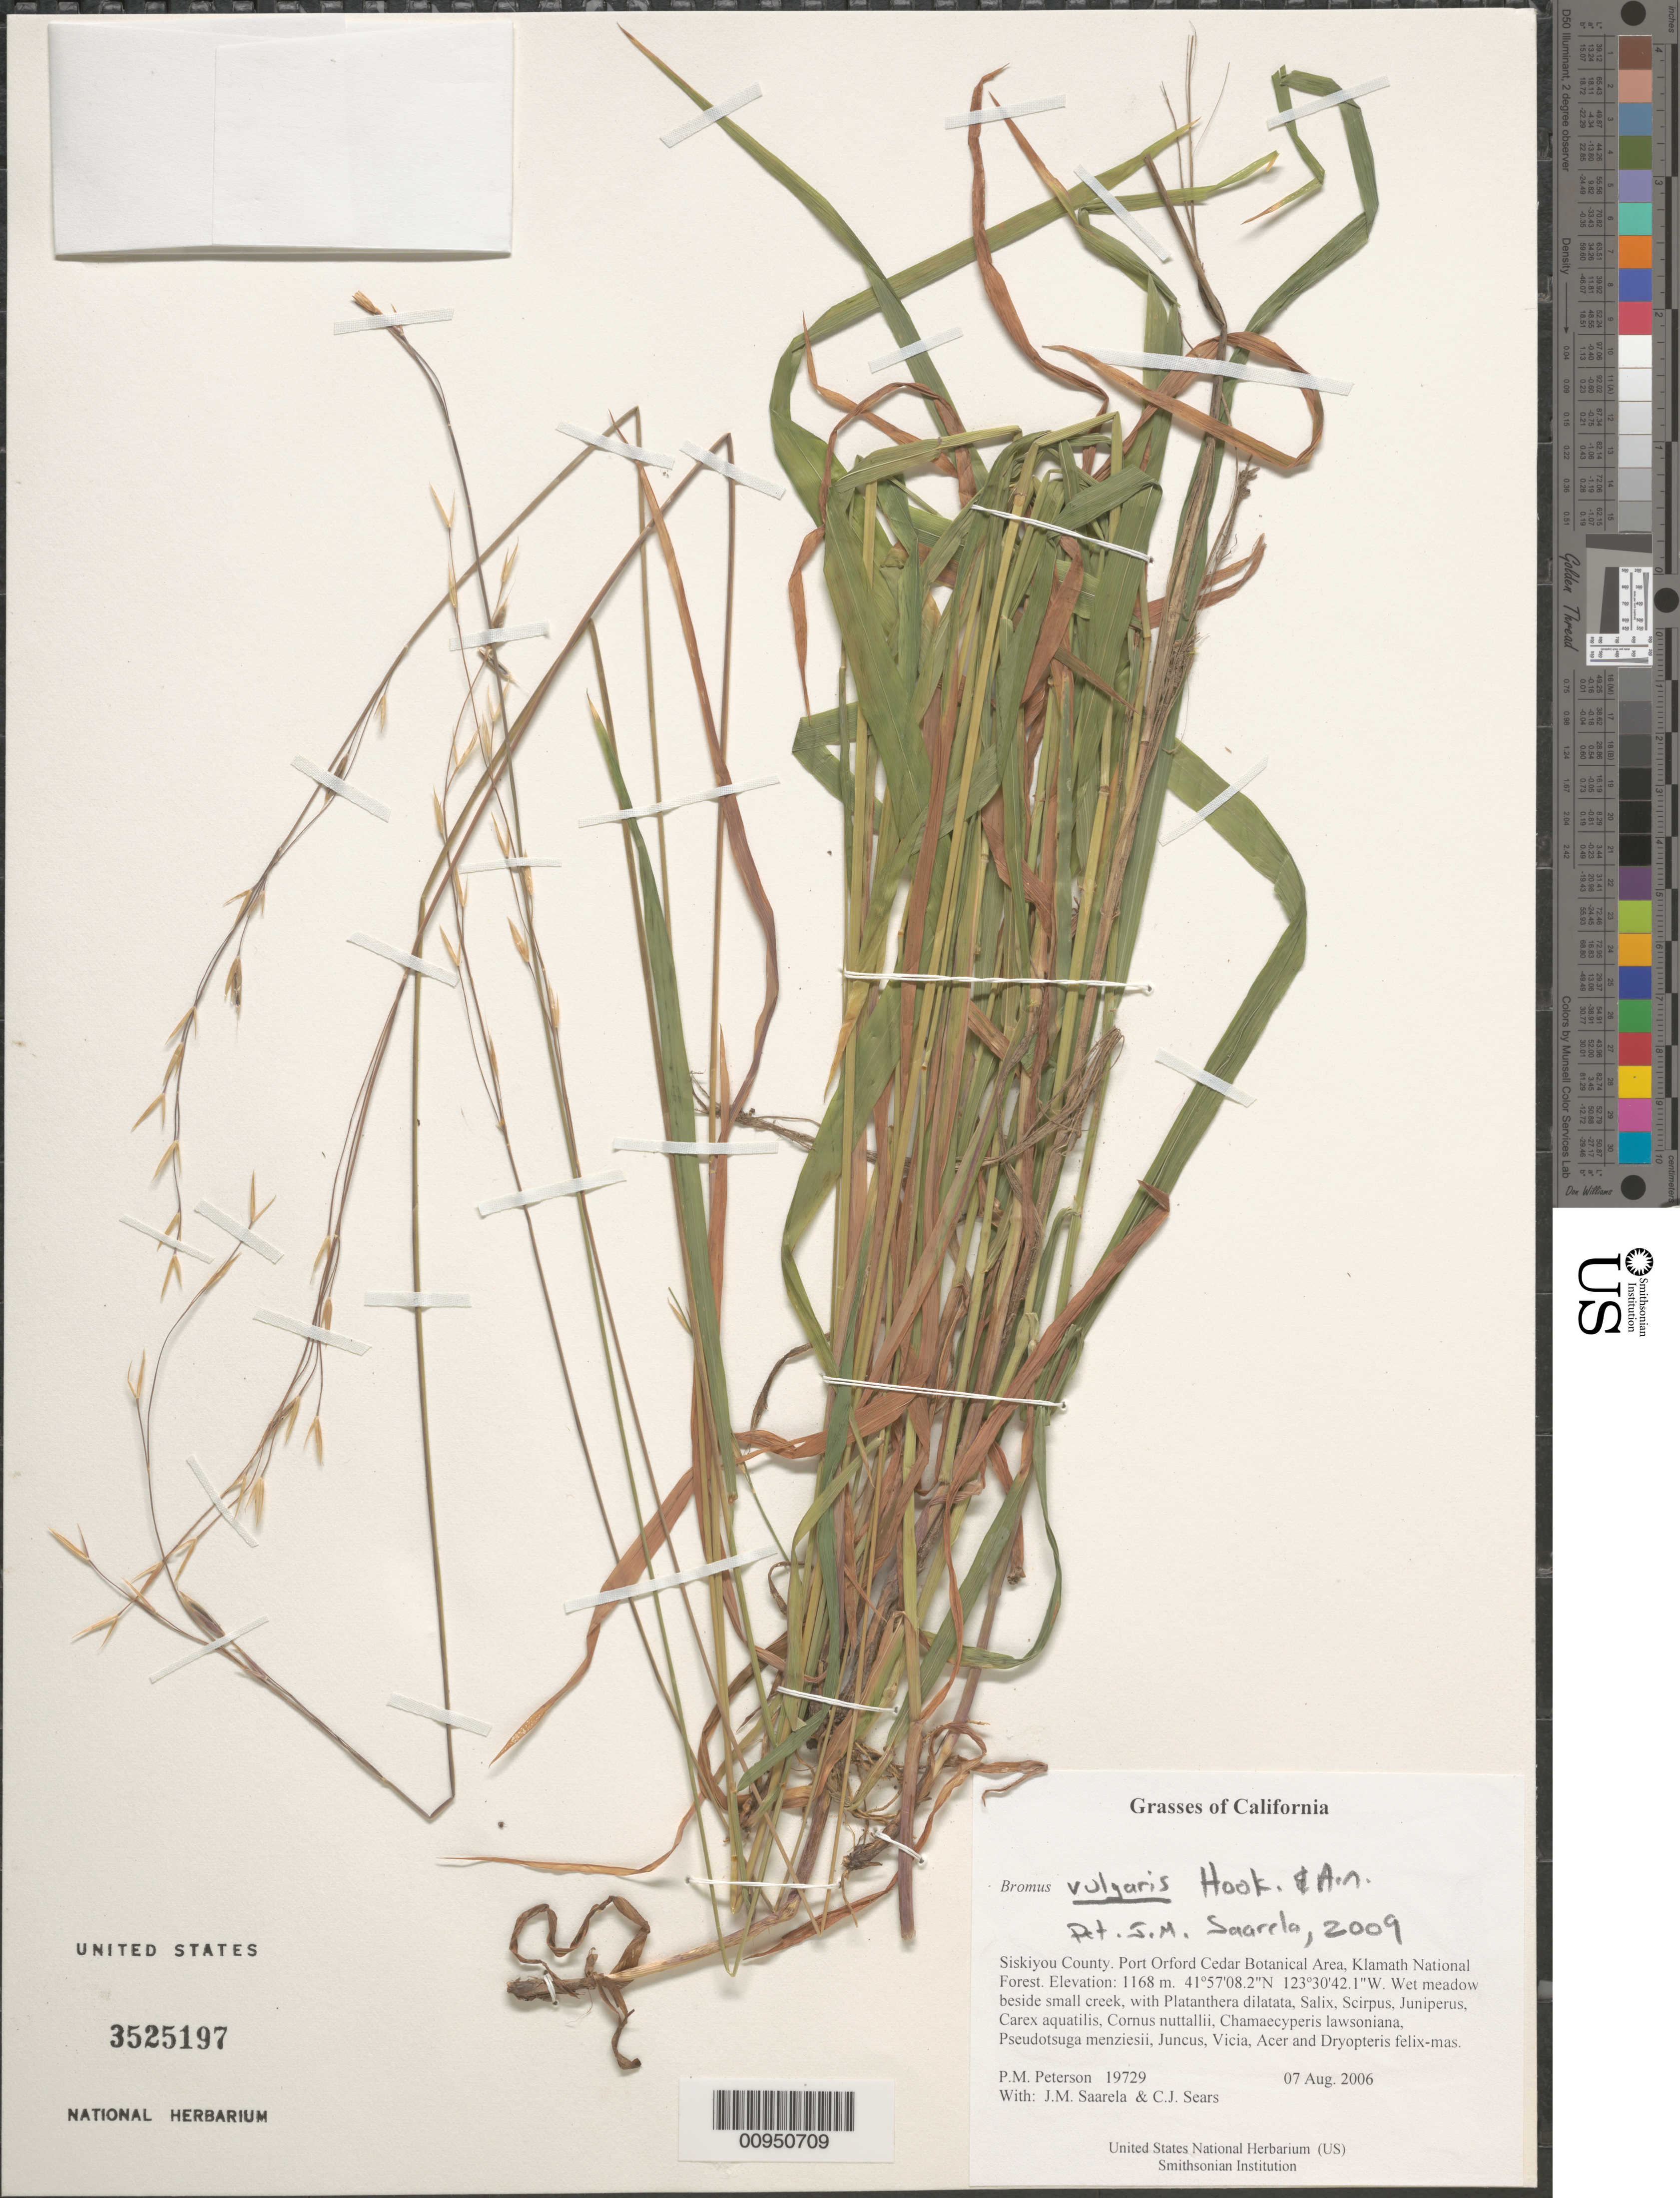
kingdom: Plantae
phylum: Tracheophyta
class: Liliopsida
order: Poales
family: Poaceae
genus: Bromus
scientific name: Bromus vulgaris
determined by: Saarela, J. M., (CAN), Canadian Museum of Nature (CANADA)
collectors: P. M. Peterson, J. Saarela & C. Sears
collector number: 19729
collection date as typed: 07 Aug 2006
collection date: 2006-08-07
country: United States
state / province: California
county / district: Siskiyou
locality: Port Orford Cedar Botanical Area, Klamath National Forest.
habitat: Wet meadow beside small creek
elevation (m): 1168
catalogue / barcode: US 3525197